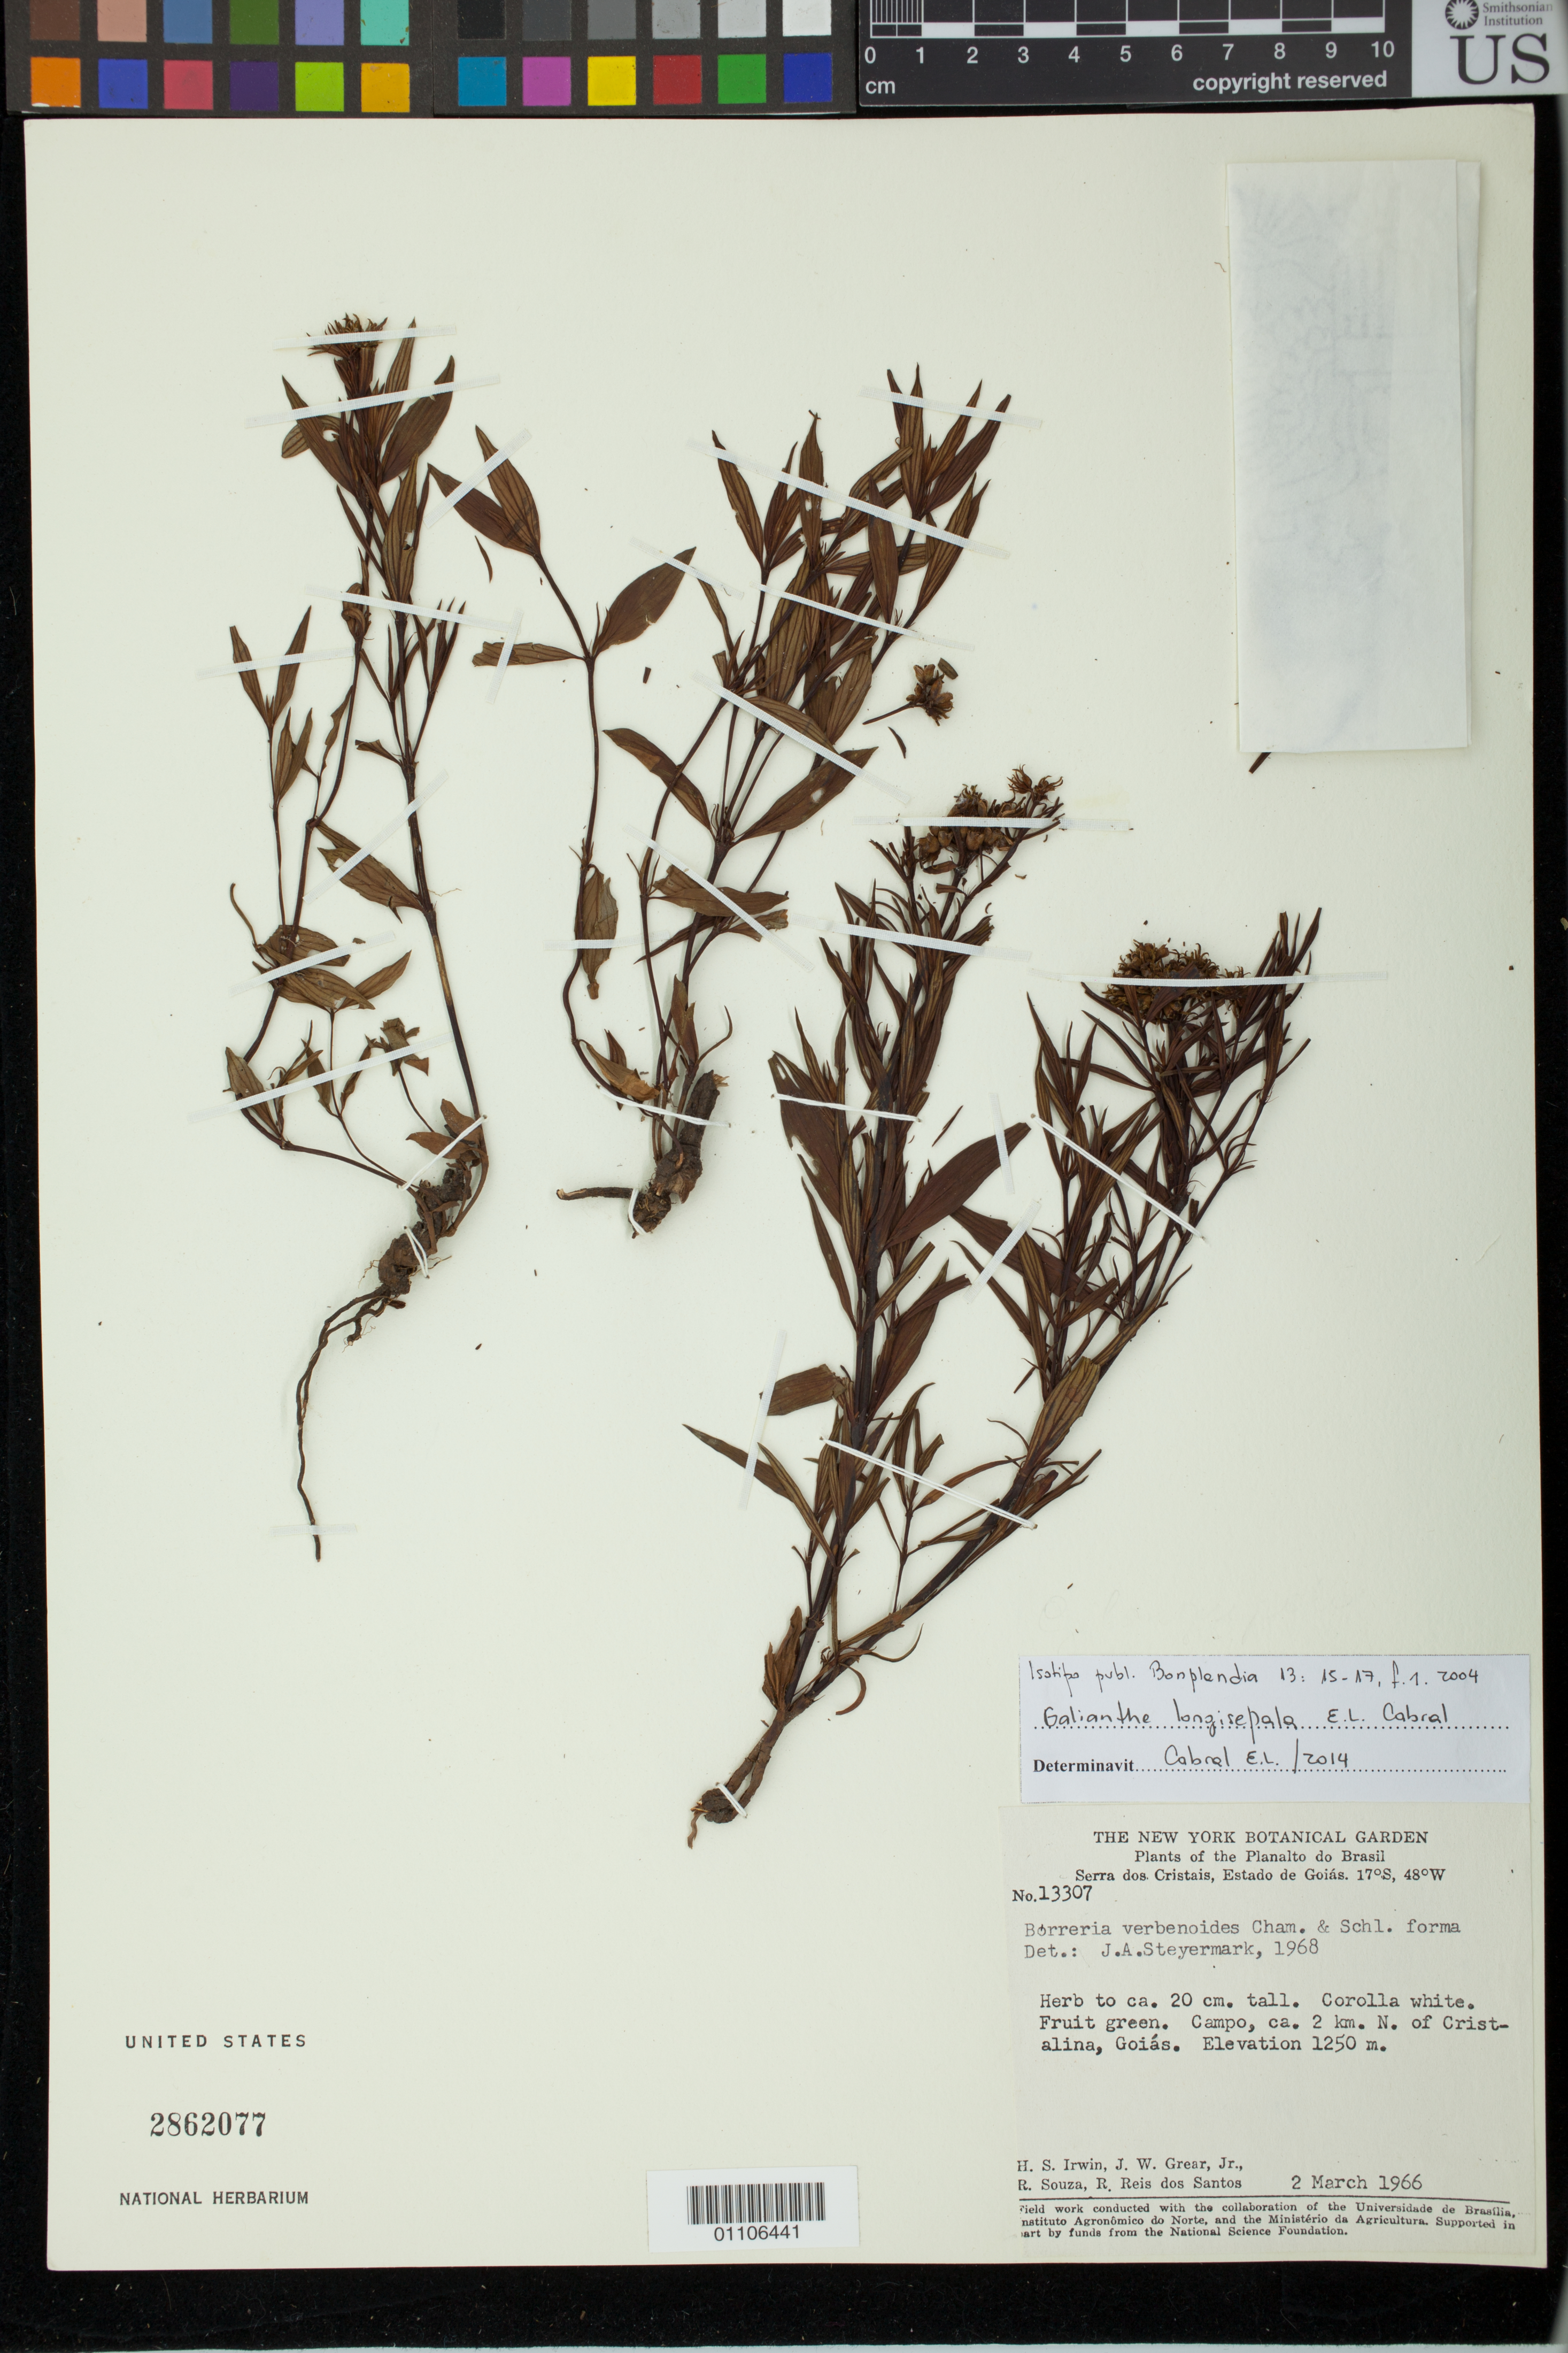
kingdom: Plantae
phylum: Tracheophyta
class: Magnoliopsida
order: Gentianales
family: Rubiaceae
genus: Galianthe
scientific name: Galianthe longisepala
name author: E.L. Cabral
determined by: Cabral, E. L.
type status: Isotype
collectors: H. Irwin, J. W. Grear, R. Souza & R. G. P. Santos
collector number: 13307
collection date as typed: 02 Mar 1966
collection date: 1966-03-02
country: Brazil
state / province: Goiás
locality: Planalto do Brasil, Serra dos Cristais, Estado de Goiás. Campo, ca. 2 km N of Cristalina, Goiás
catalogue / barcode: US 2862077